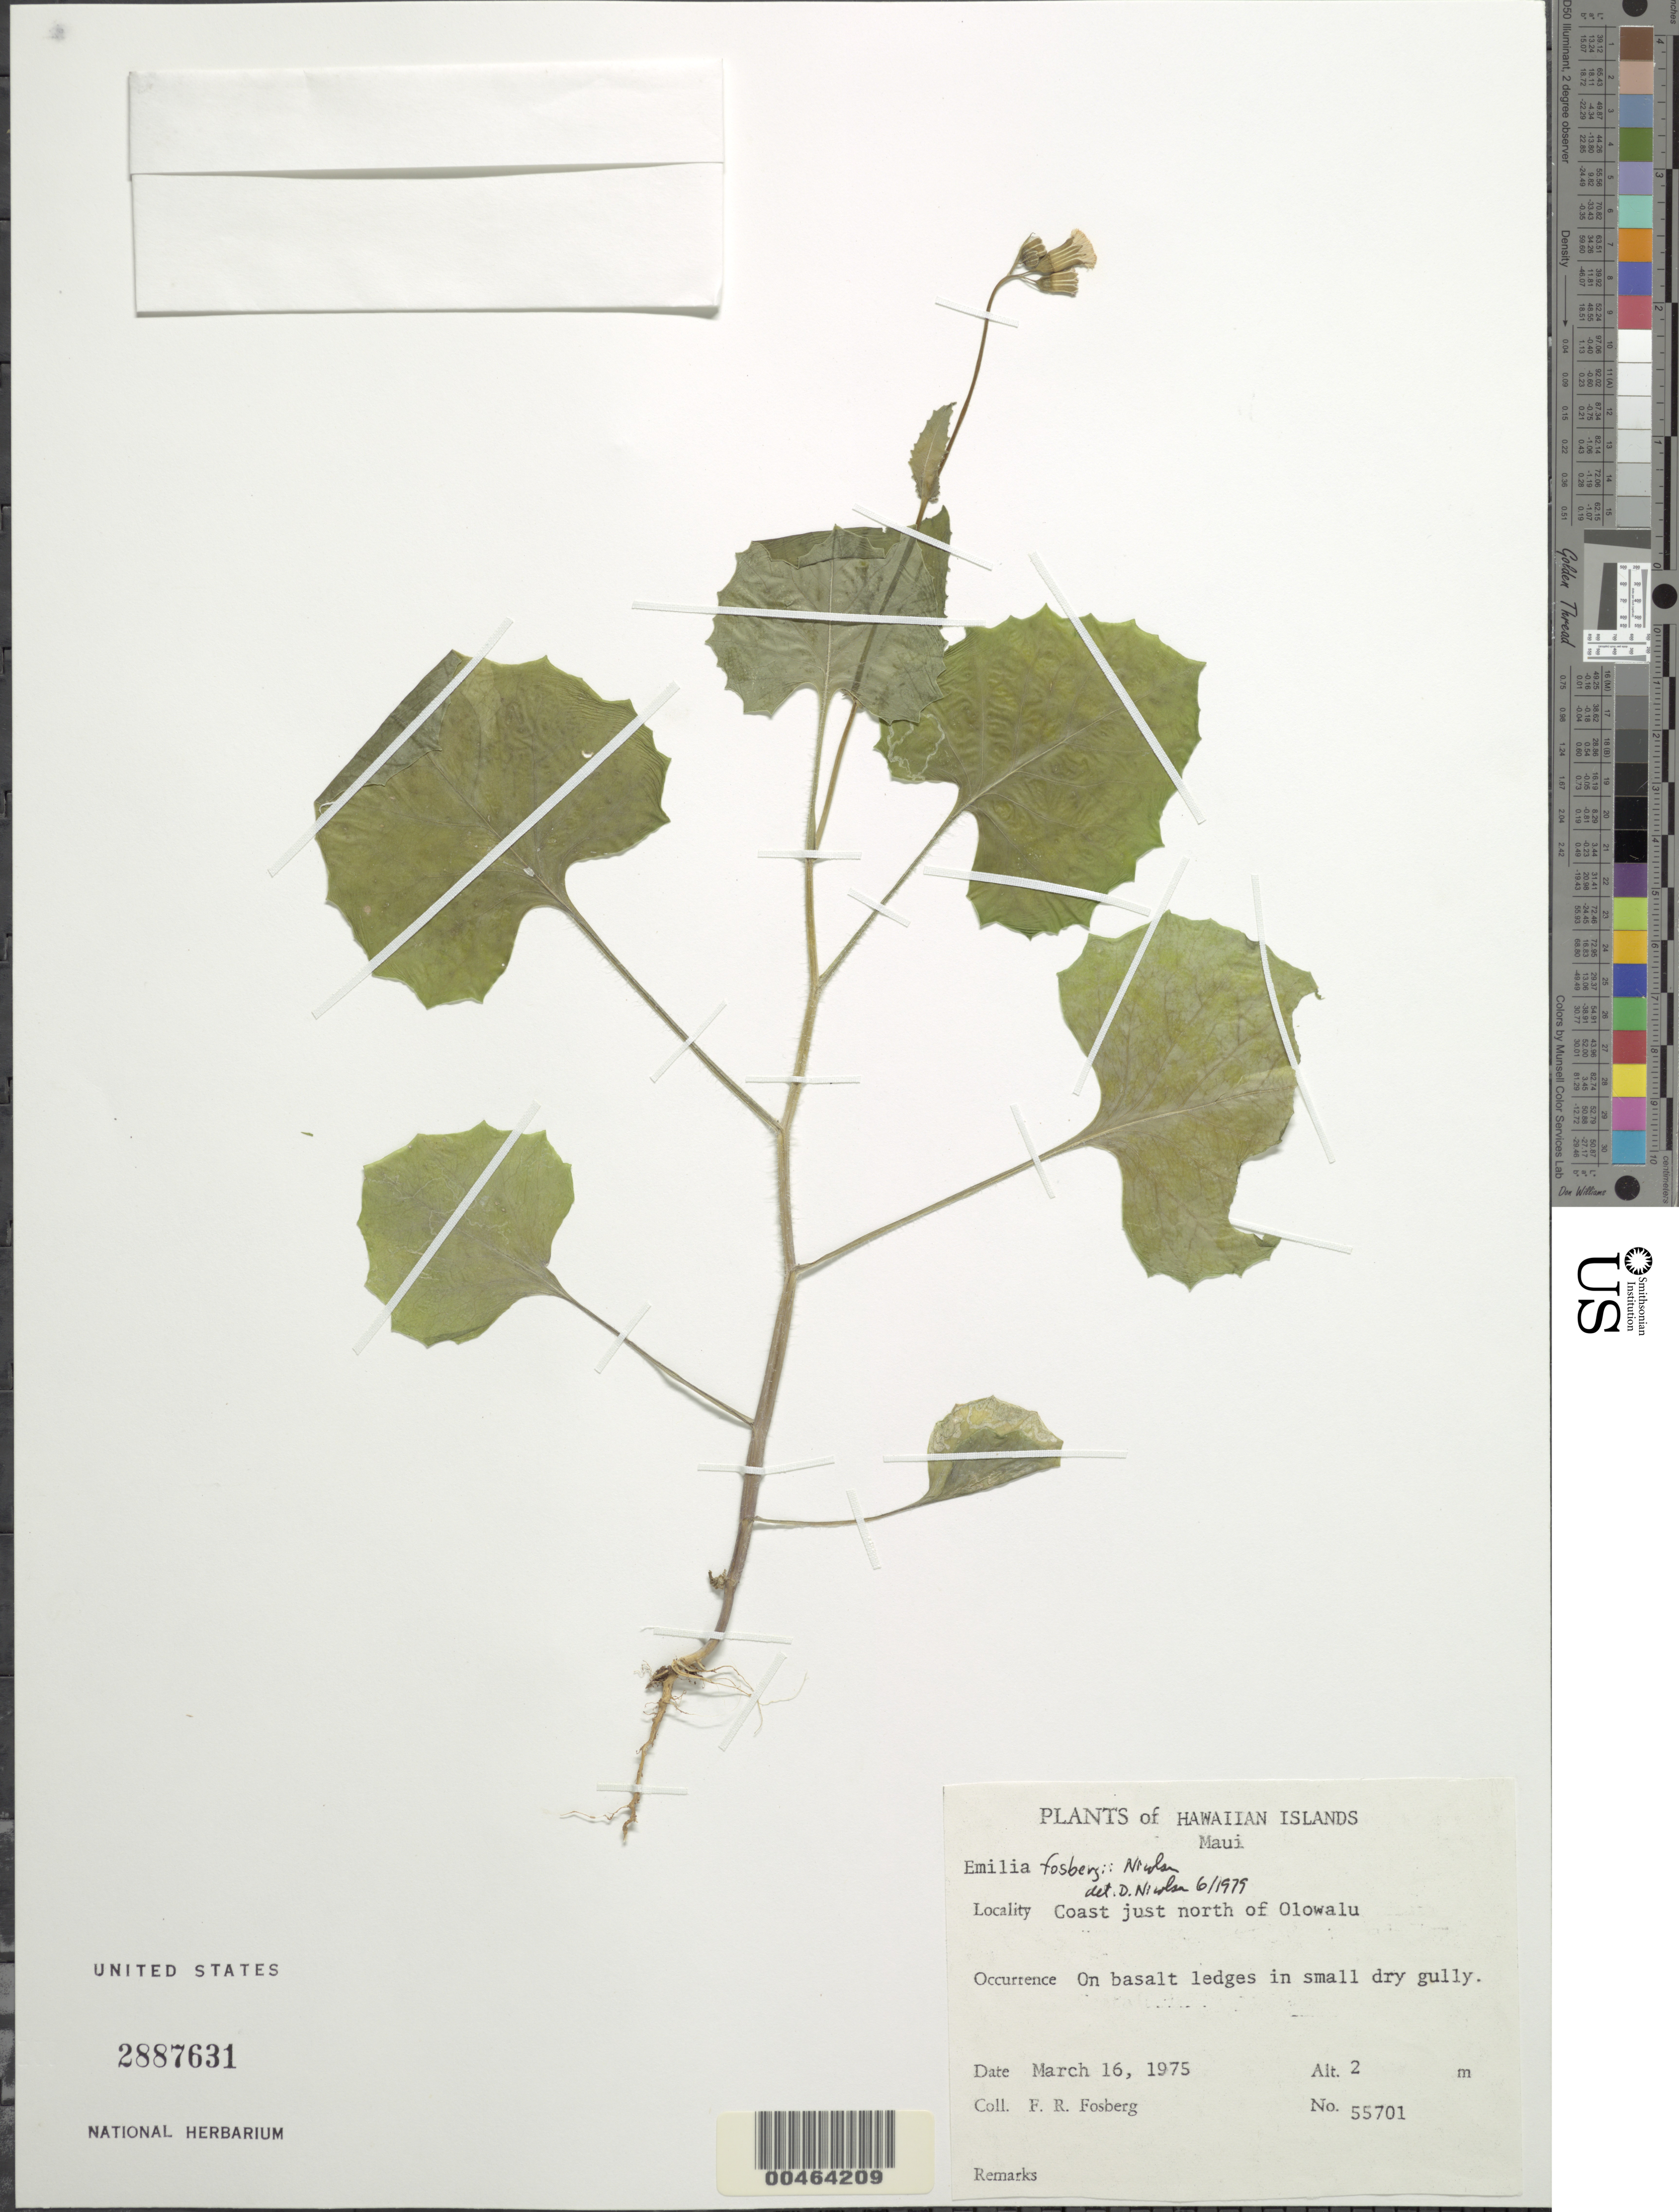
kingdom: Plantae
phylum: Tracheophyta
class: Magnoliopsida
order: Asterales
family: Asteraceae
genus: Emilia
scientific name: Emilia fosbergii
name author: Nicolson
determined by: Nicolson, Dan H.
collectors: F. R. Fosberg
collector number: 55701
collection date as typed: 16 Mar 1975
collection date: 1975-03-16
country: United States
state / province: Hawaii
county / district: Maui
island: Maui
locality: Coast just north of Olowalu.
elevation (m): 2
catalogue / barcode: US 2887631